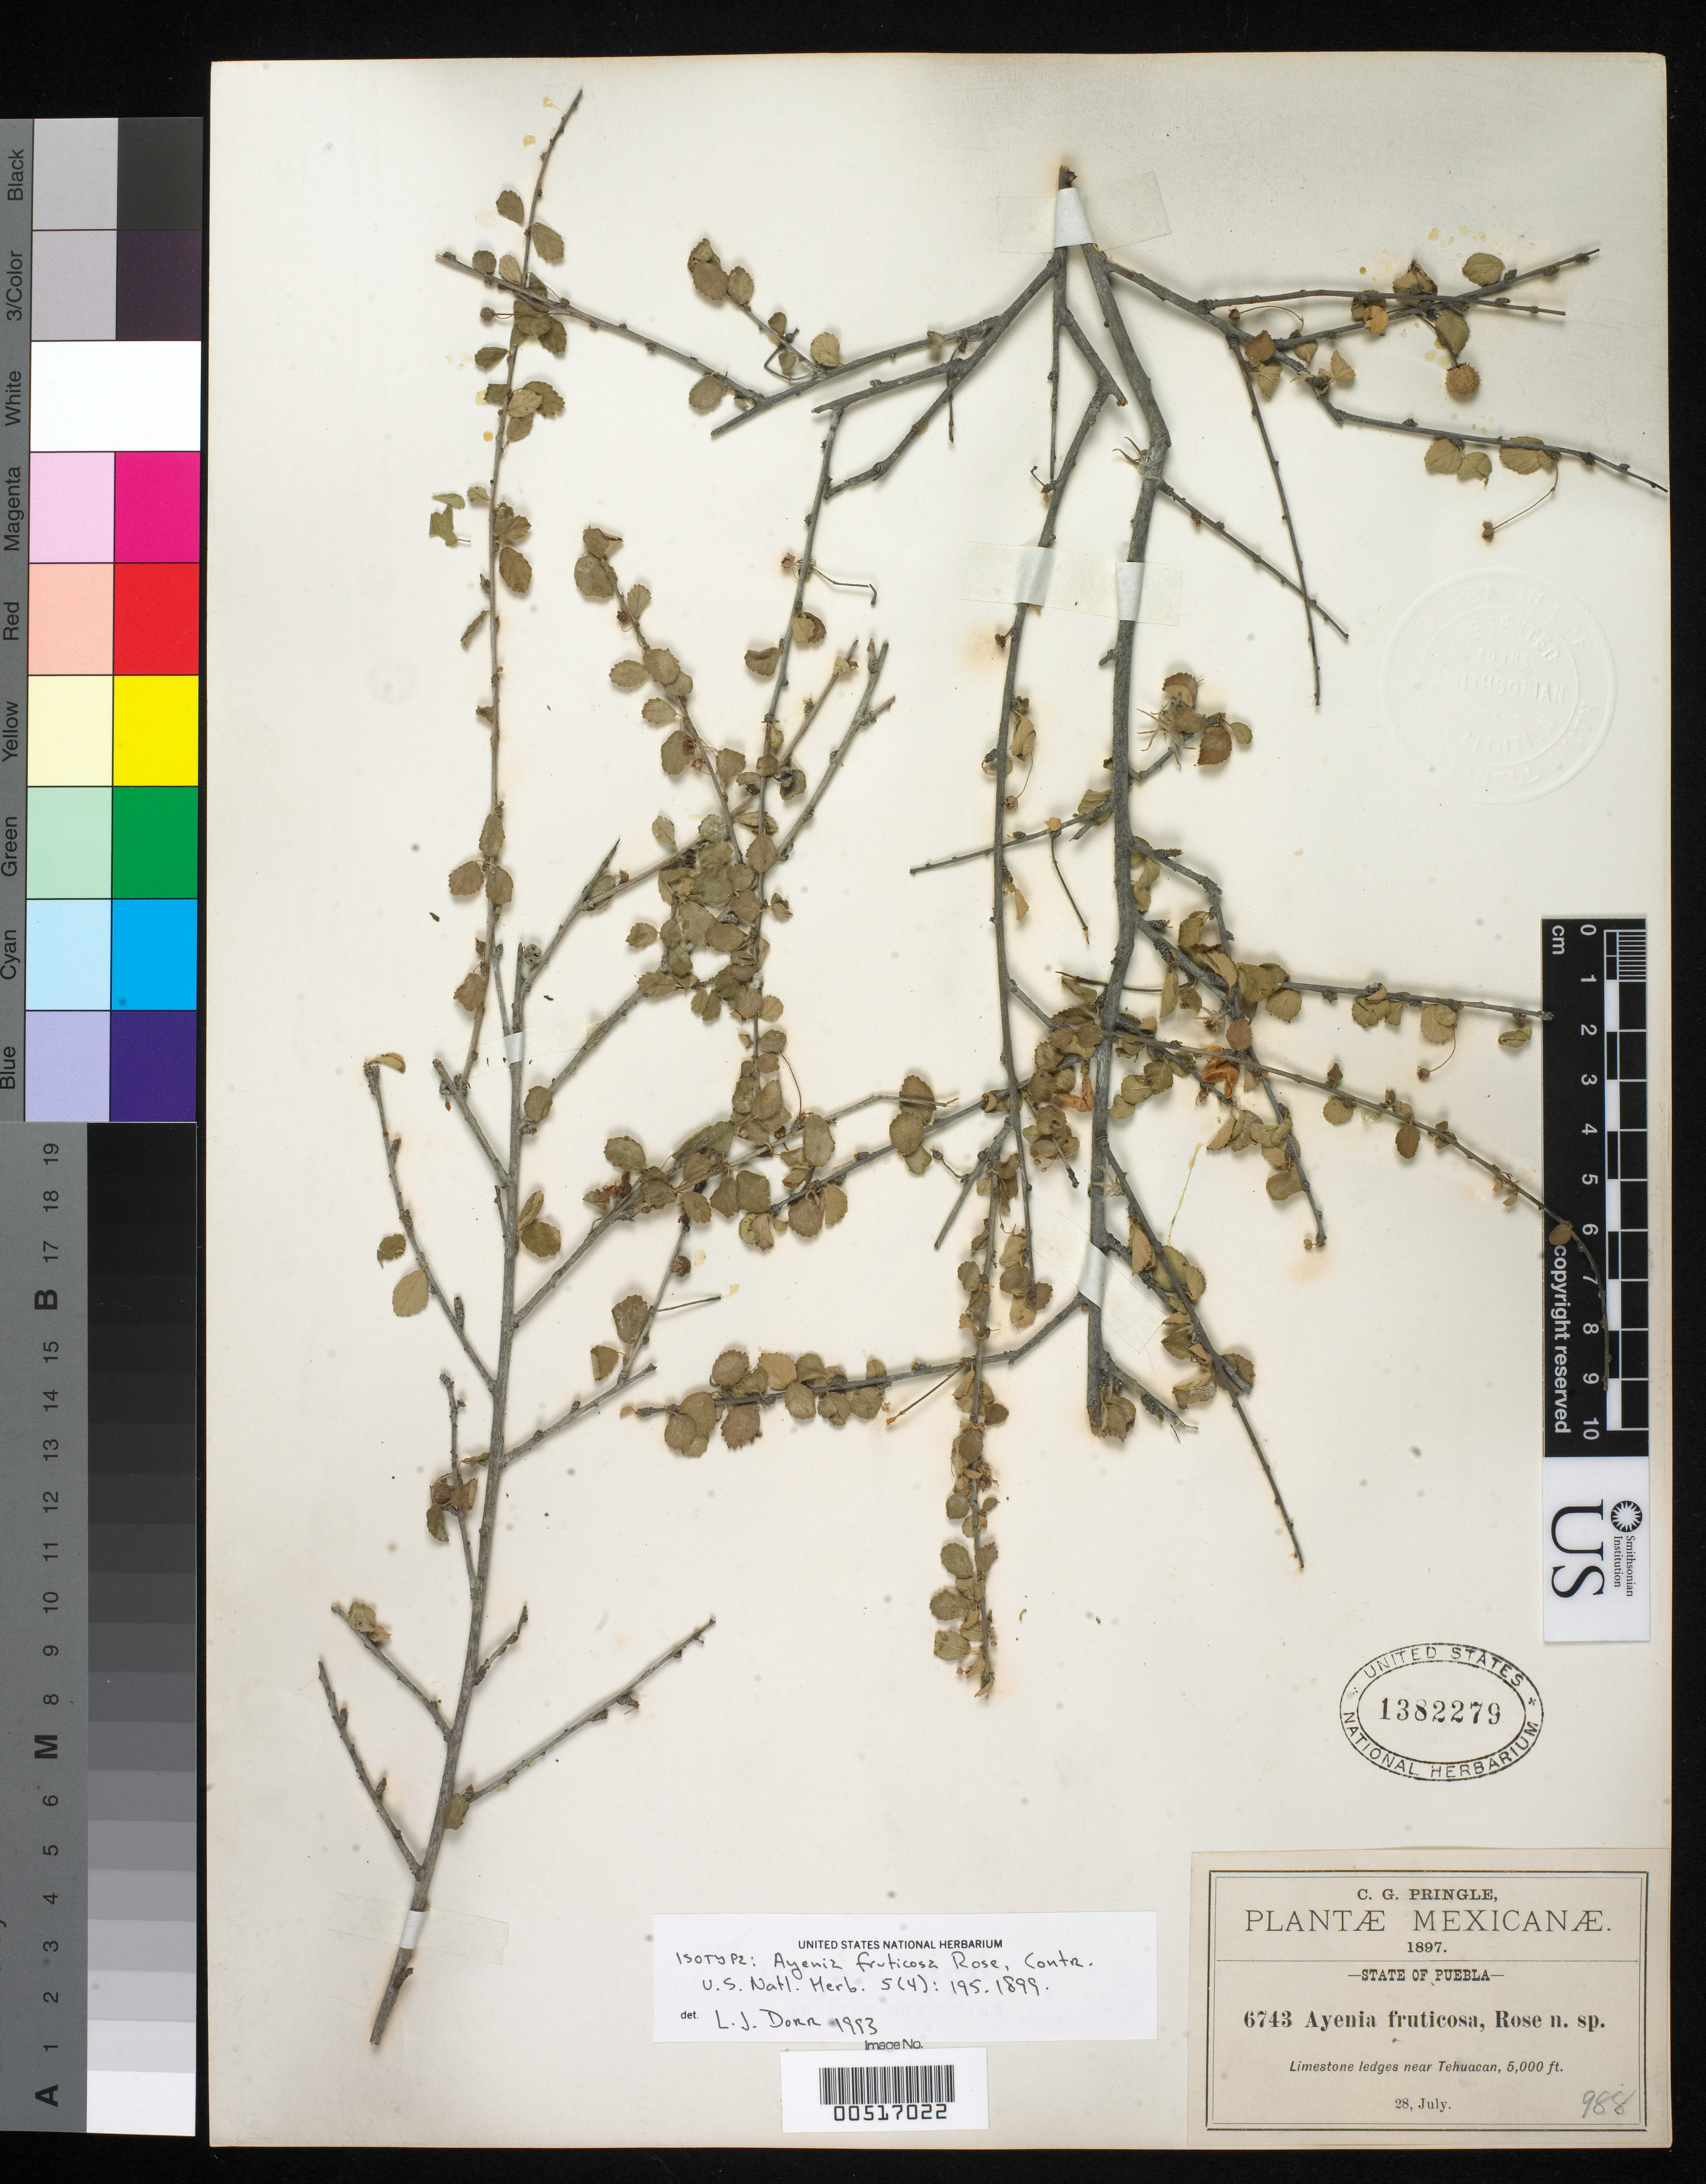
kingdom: Plantae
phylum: Tracheophyta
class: Magnoliopsida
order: Malvales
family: Malvaceae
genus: Ayenia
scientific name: Ayenia fruticosa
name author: Rose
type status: Isotype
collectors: C. G. Pringle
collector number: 6743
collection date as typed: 28 Jul 1897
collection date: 1897-07-28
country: Mexico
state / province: Puebla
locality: Limestone ledges near Tehuacan.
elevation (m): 1524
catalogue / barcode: US 1382279